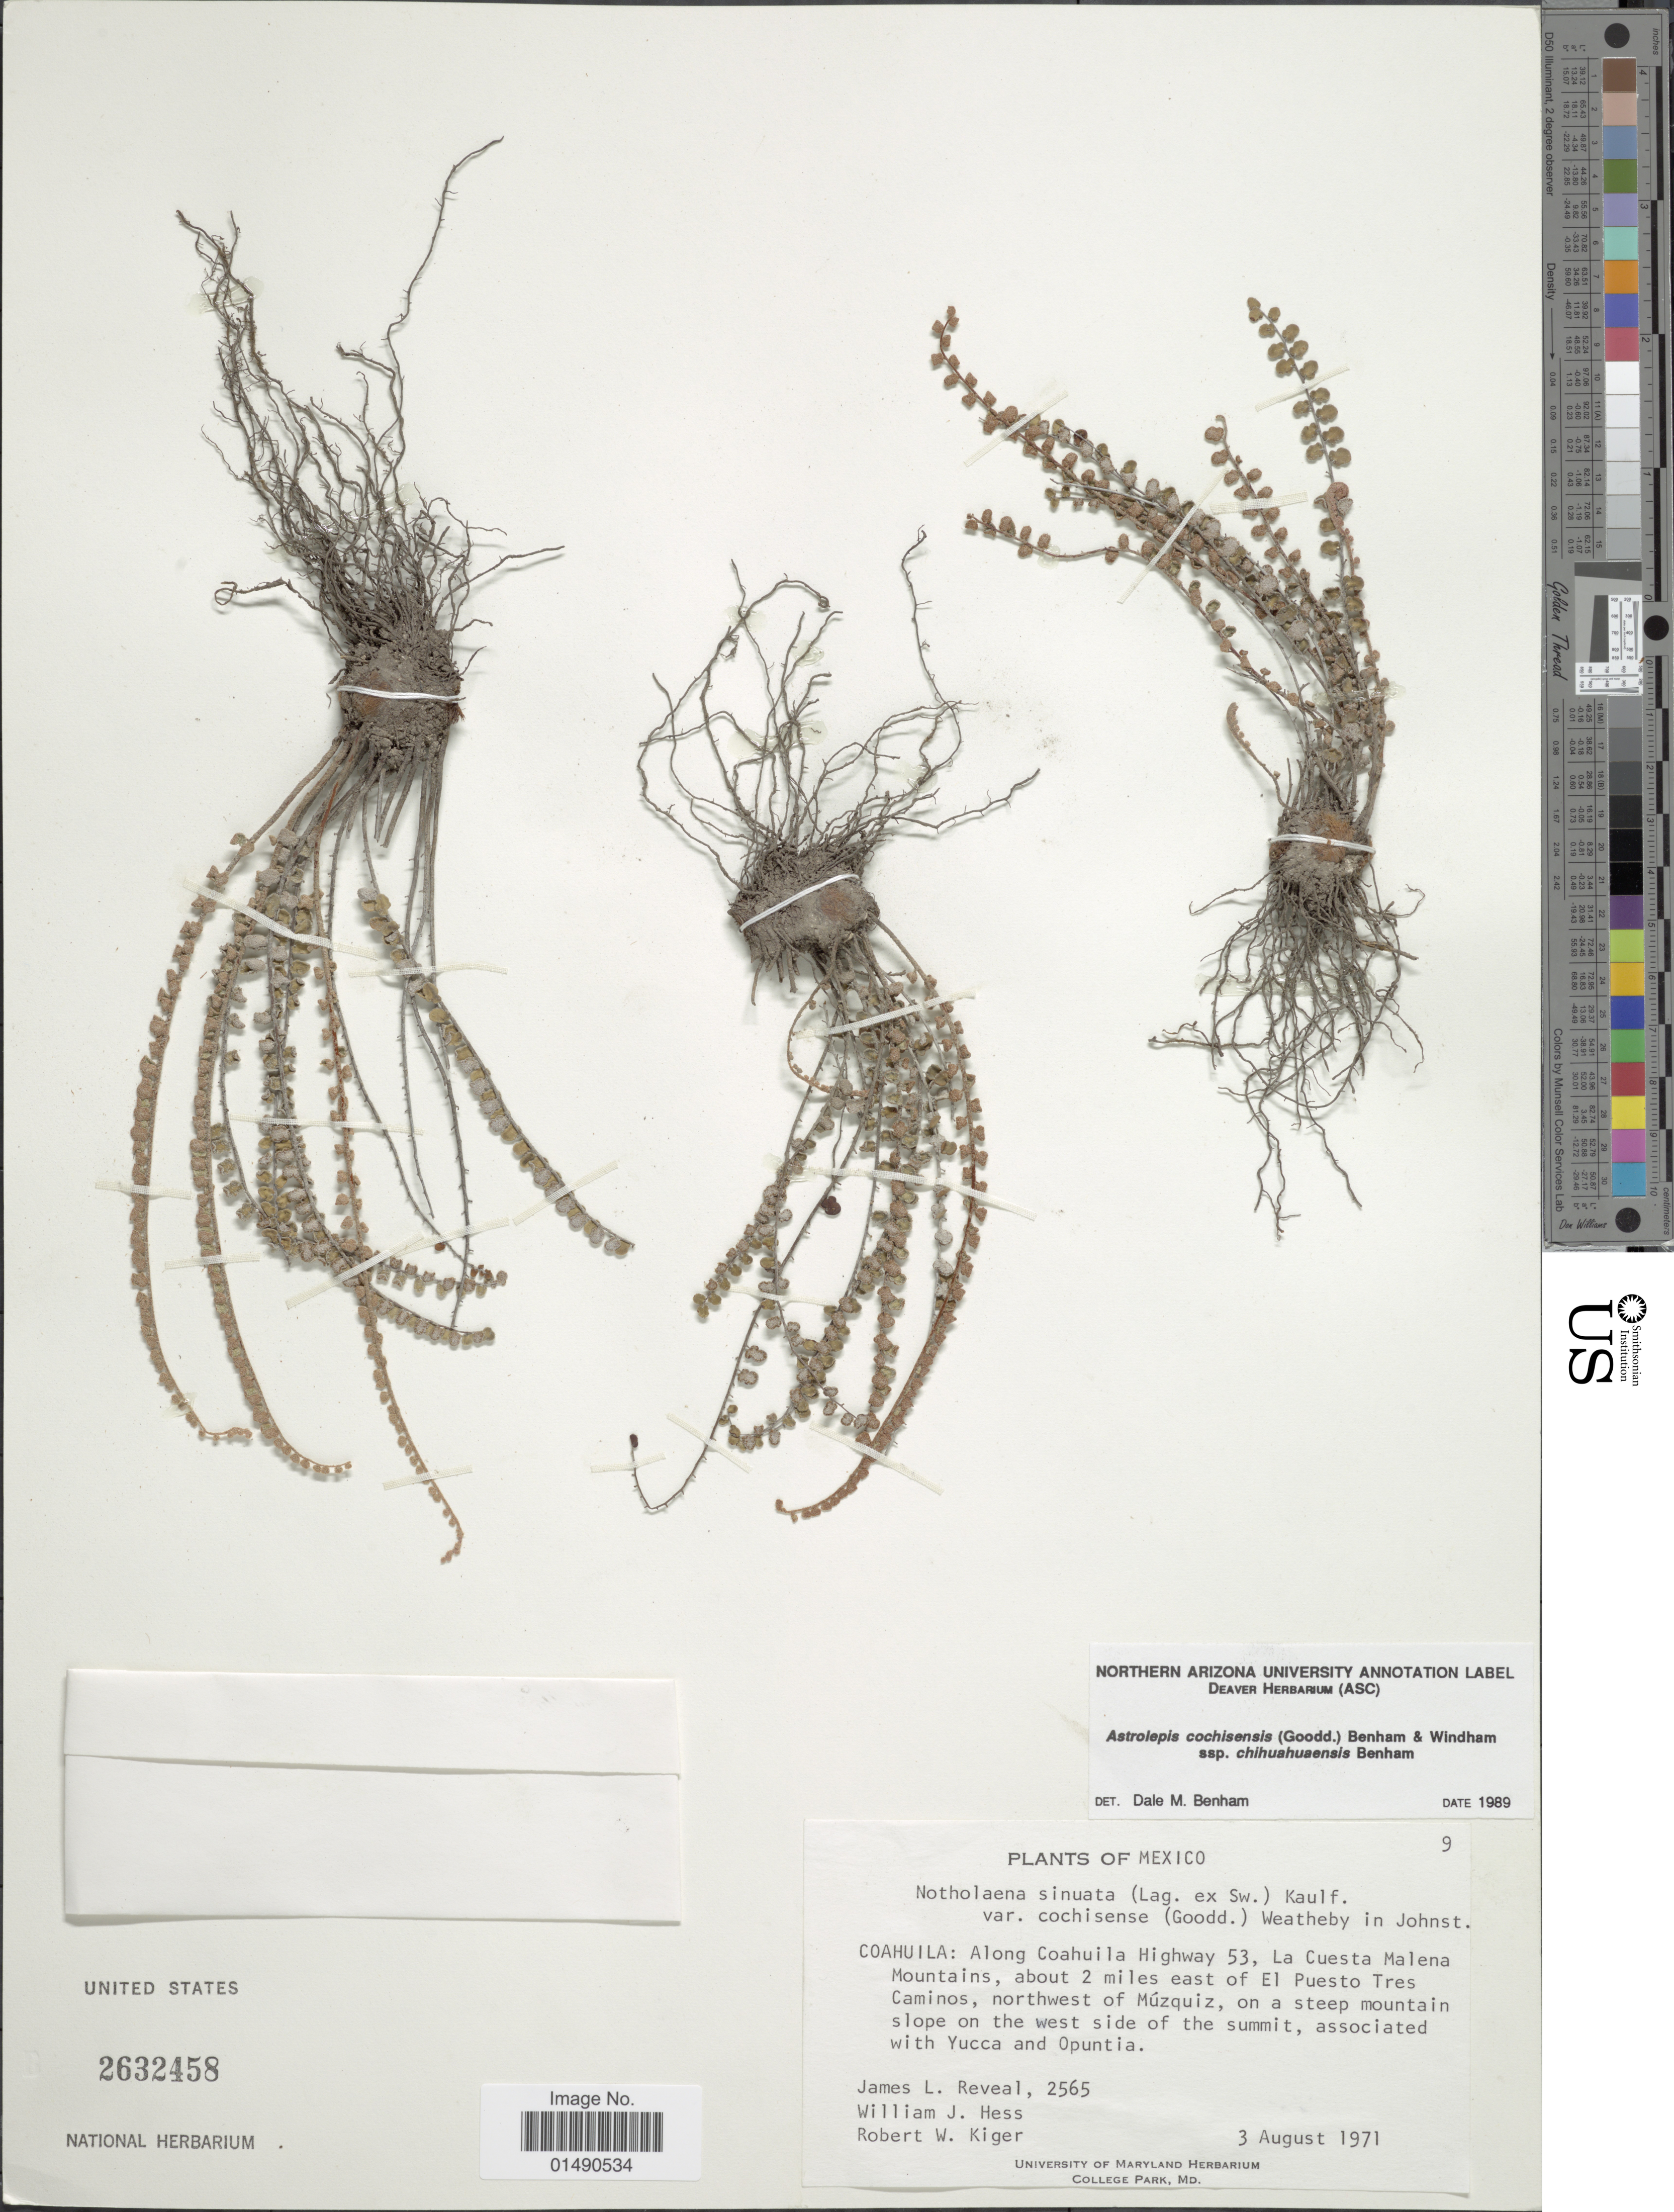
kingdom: Plantae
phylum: Tracheophyta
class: Polypodiopsida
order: Polypodiales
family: Pteridaceae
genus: Astrolepis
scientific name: Astrolepis cochisensis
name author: (C.O. Goodd.) D.M. Benham & Windham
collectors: J. L. Reveal, W. Hess & R. Kiger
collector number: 2565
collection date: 1971-08-03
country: Mexico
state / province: Coahuila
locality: Along Coahuila Higheay 53, La Cuesta Malena Caminos, about 2 miles east of El Paso Tres slope on the west side of the summit, accociated with Yucca and Opuntia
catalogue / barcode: US 2632458